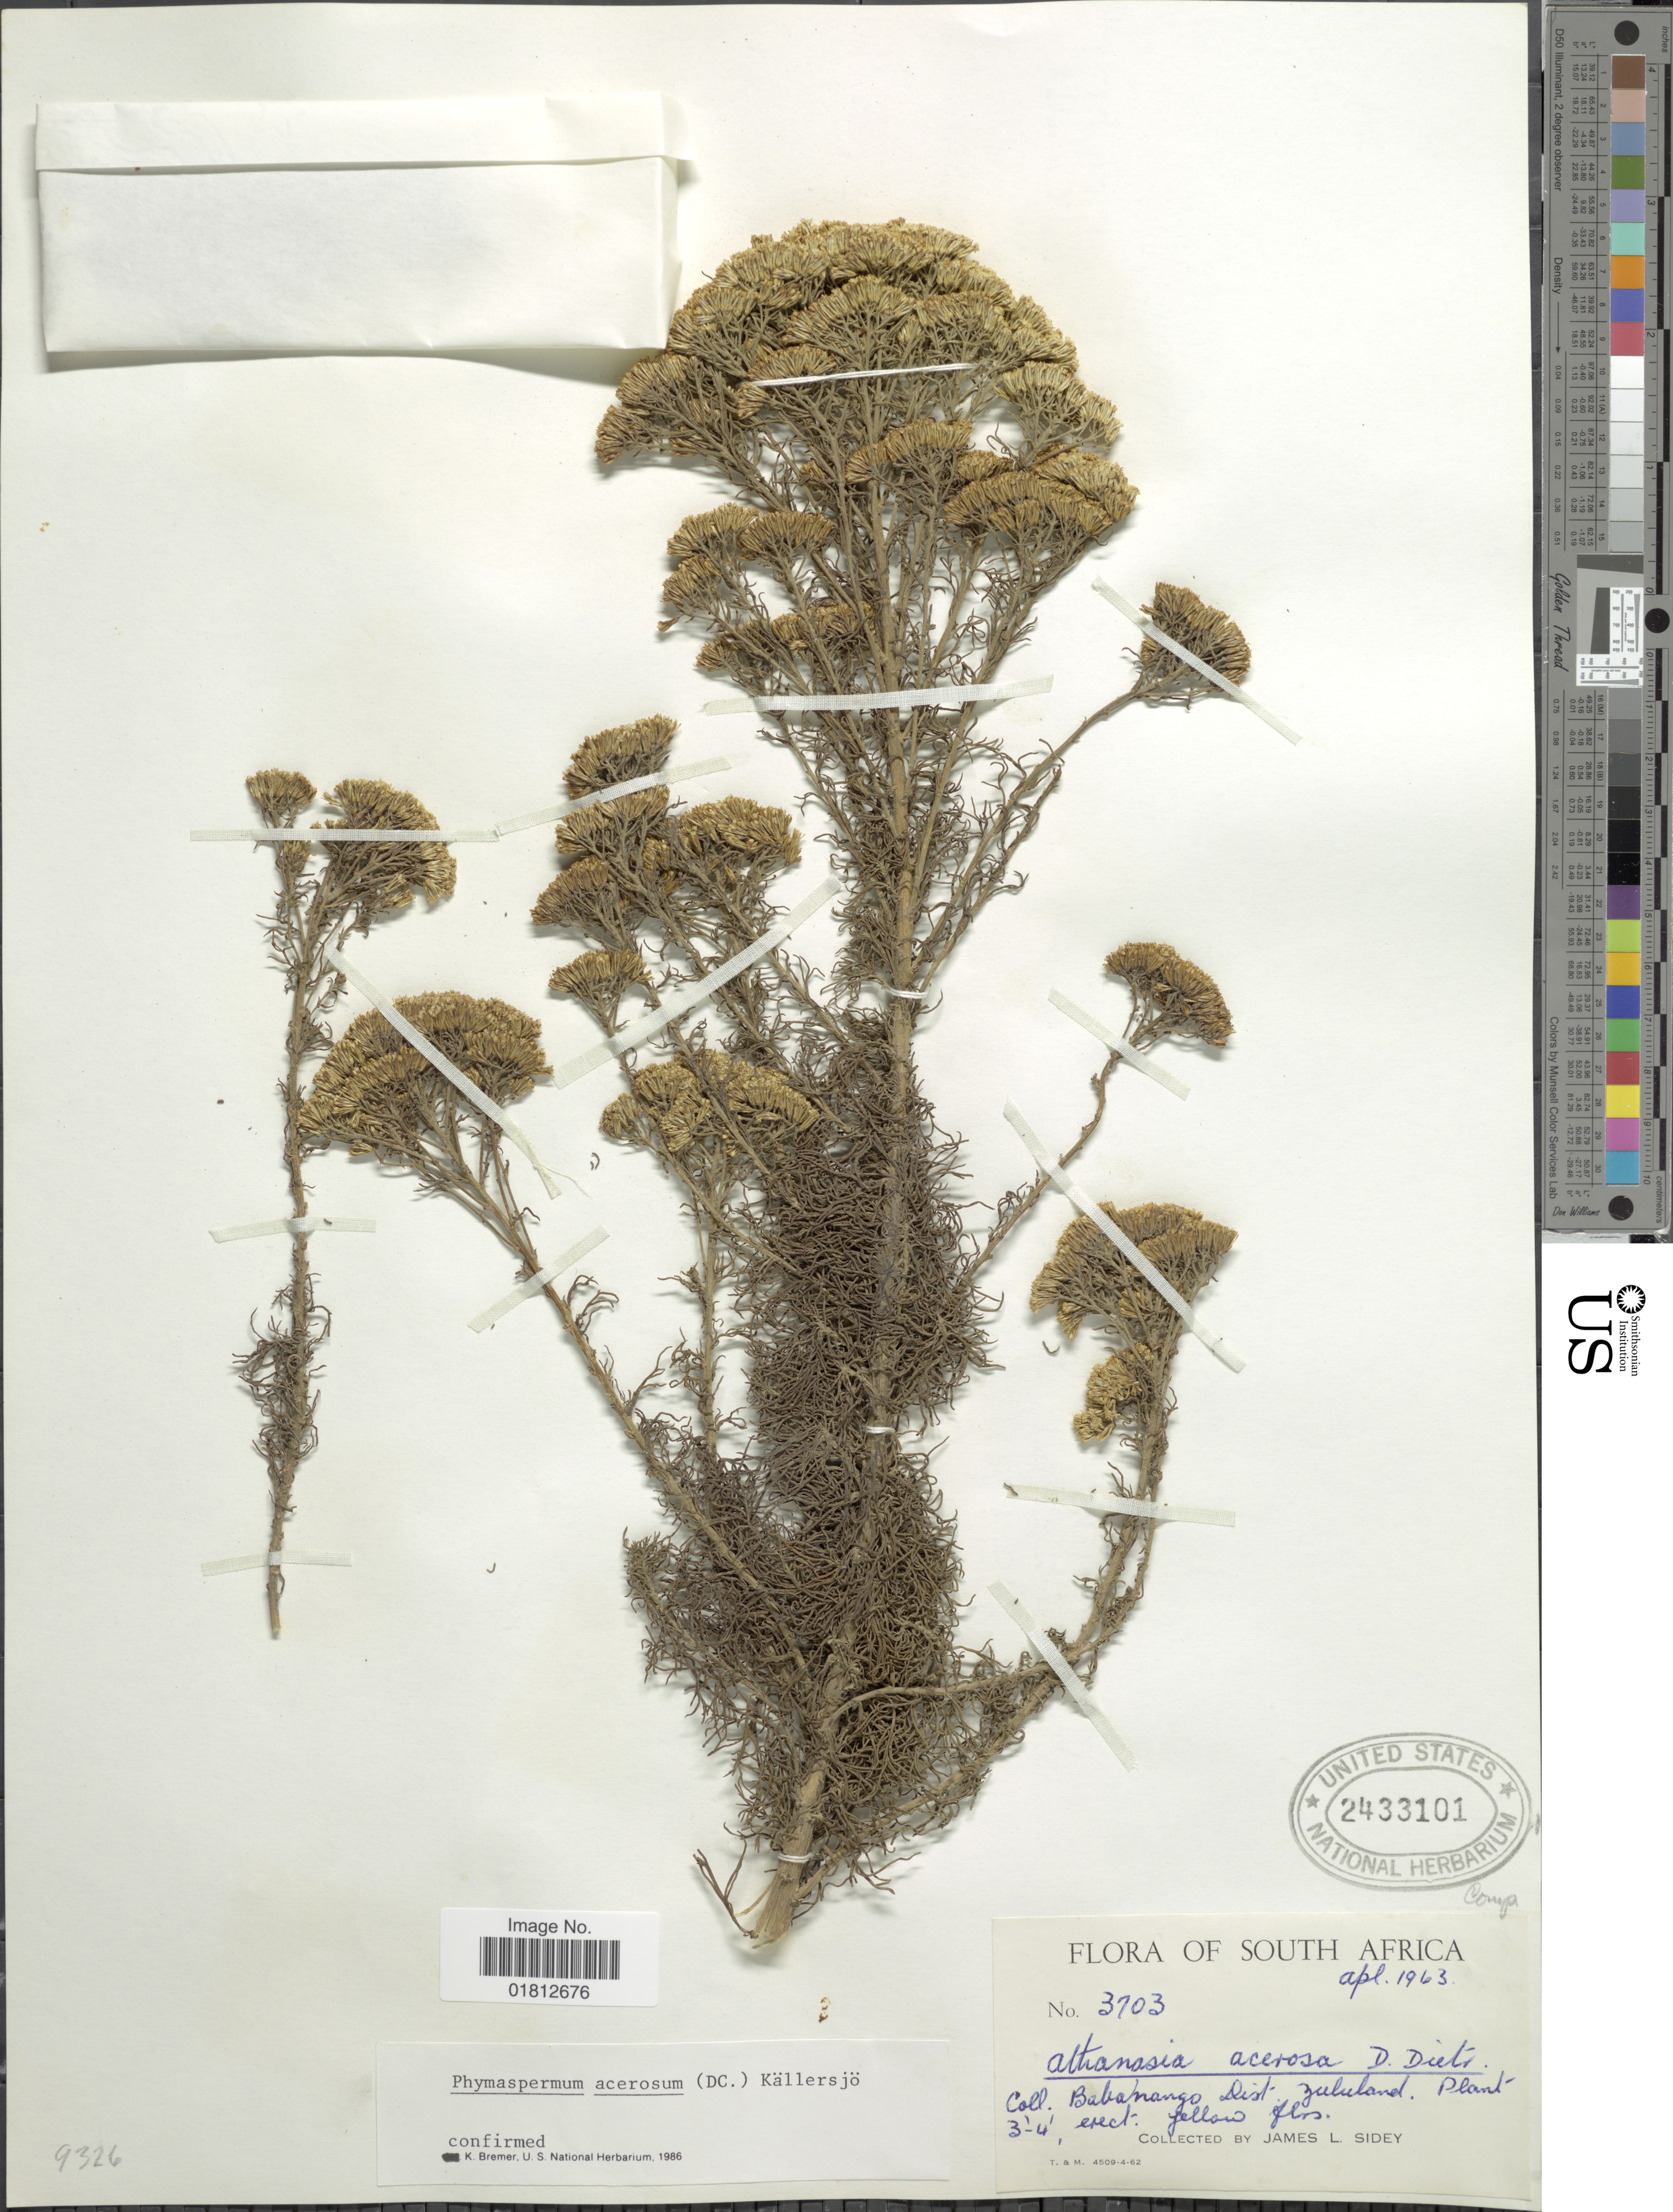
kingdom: Plantae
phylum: Tracheophyta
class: Magnoliopsida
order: Asterales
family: Asteraceae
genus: Phymaspermum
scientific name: Phymaspermum acerosum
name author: (DC.) Källersjö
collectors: J. L. Sidey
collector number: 3703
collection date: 1963-04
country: South Africa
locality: Babanango, Dist. Zululand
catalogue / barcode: US 2433101